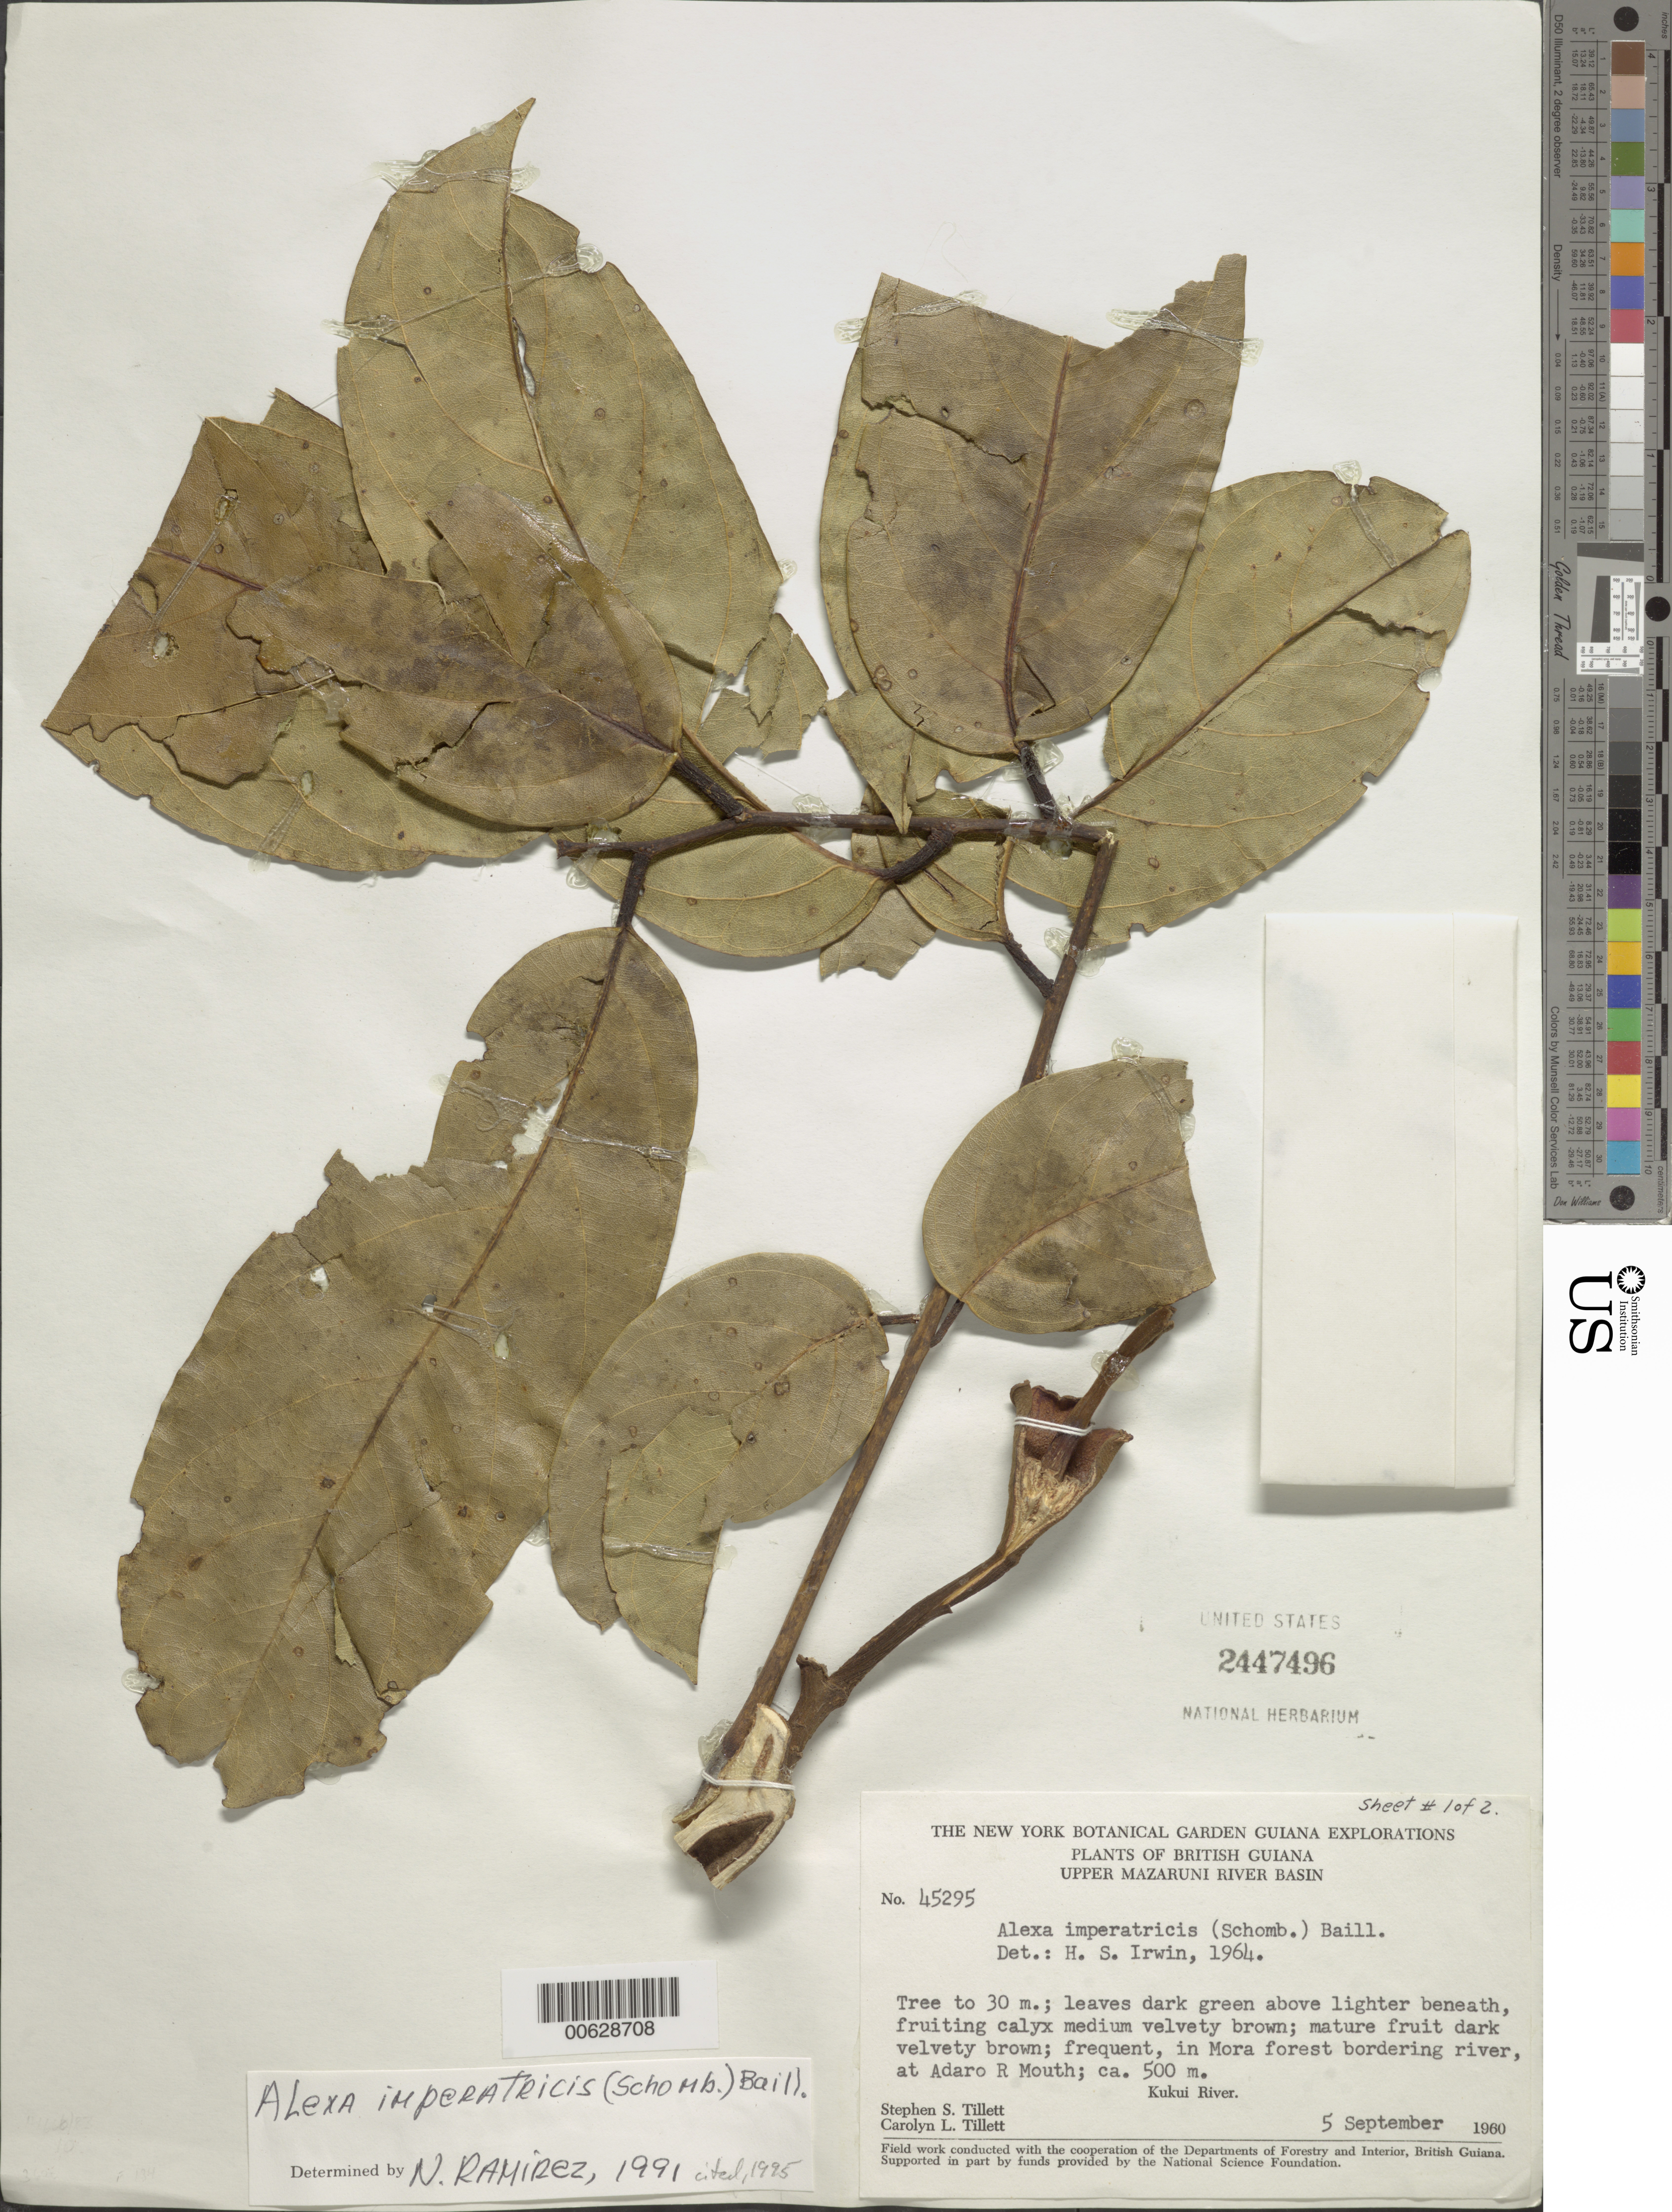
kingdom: Plantae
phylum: Tracheophyta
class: Magnoliopsida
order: Fabales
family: Fabaceae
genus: Alexa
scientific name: Alexa imperatricis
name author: (R.H. Schomb.) Baill.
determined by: Ramírez, N.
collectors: S. S. Tillett, C. L. Tillett & R. Boyan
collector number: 45295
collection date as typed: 5-Sep-60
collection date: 1960-09-05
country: Guyana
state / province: Cuyuni-Mazaruni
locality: Adaro R. mouth, edge of Kukui R., upper Mazaruni R. basin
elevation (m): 500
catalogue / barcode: US 2447496